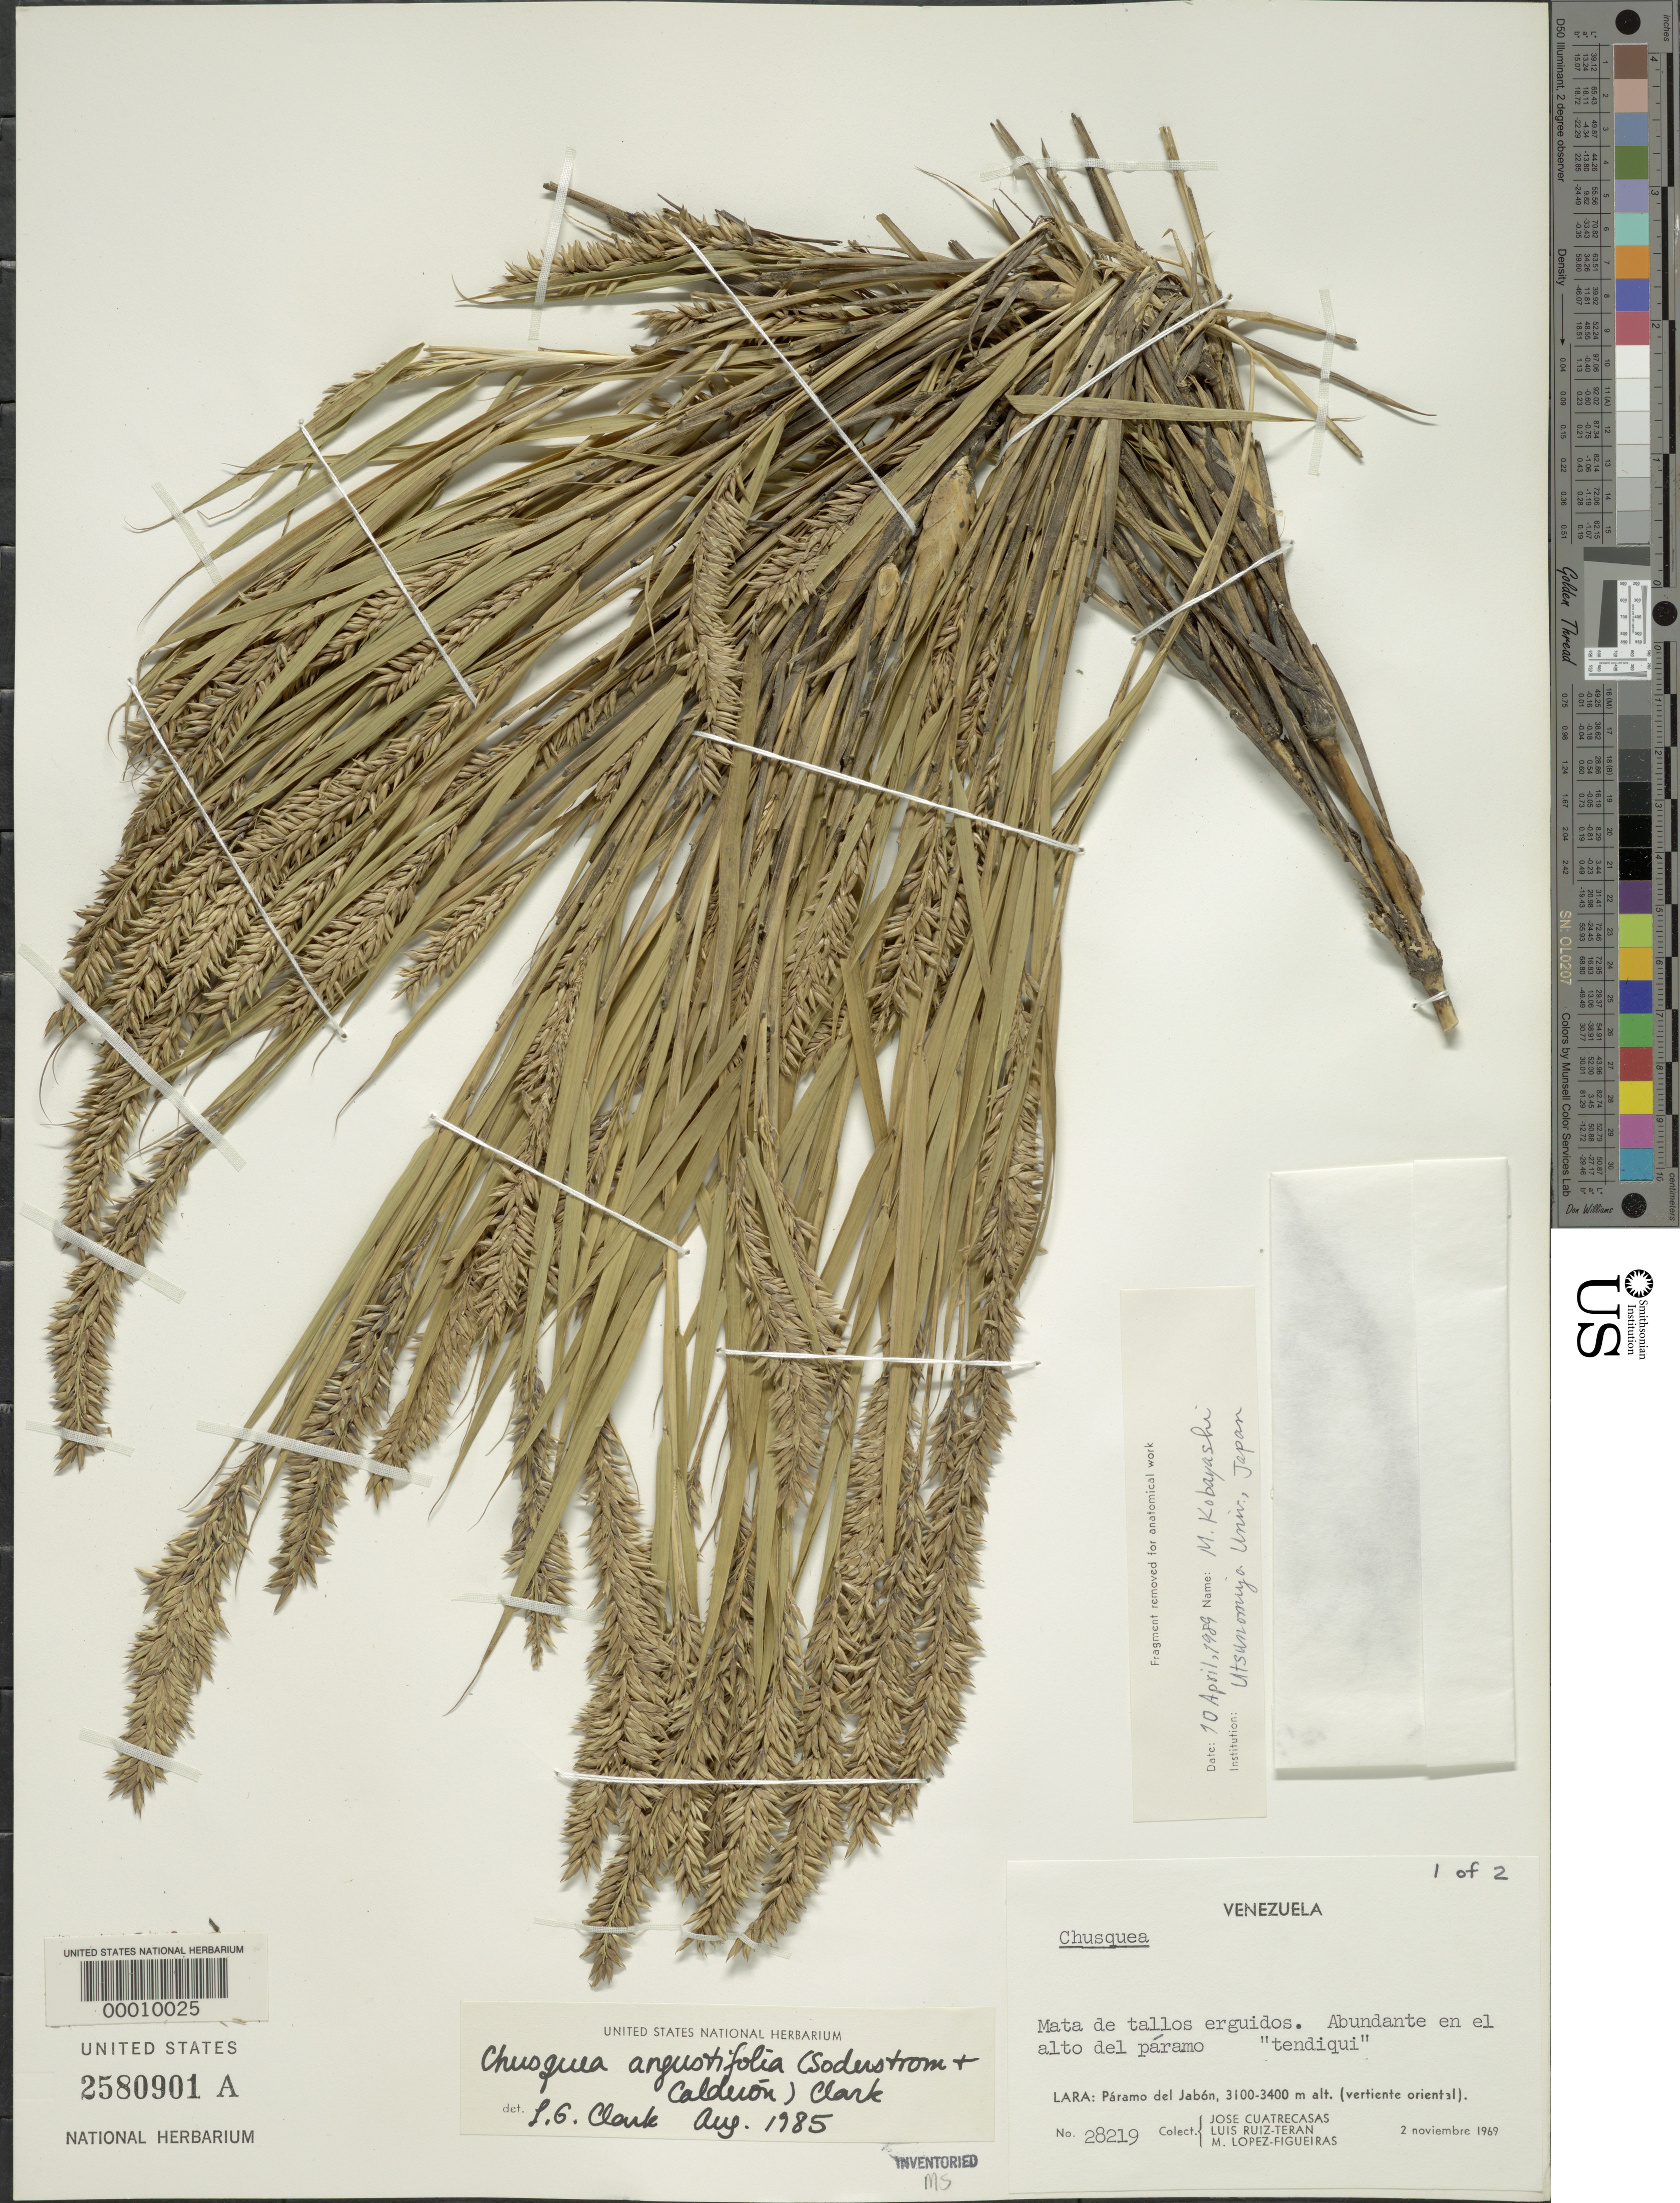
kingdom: Plantae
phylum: Tracheophyta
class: Liliopsida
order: Poales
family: Poaceae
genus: Chusquea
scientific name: Chusquea angustifolia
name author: (Soderstr. & C. E. Calderón) L.G. Clark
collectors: J. Cuatrecasas, L. E. Ruíz-Terán & M. López Figueiras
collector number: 28219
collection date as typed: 02 Nov 1969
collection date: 1969-11-02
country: Venezuela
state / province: Lara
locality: Paramo del jabon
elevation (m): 3100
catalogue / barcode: US 2580901A